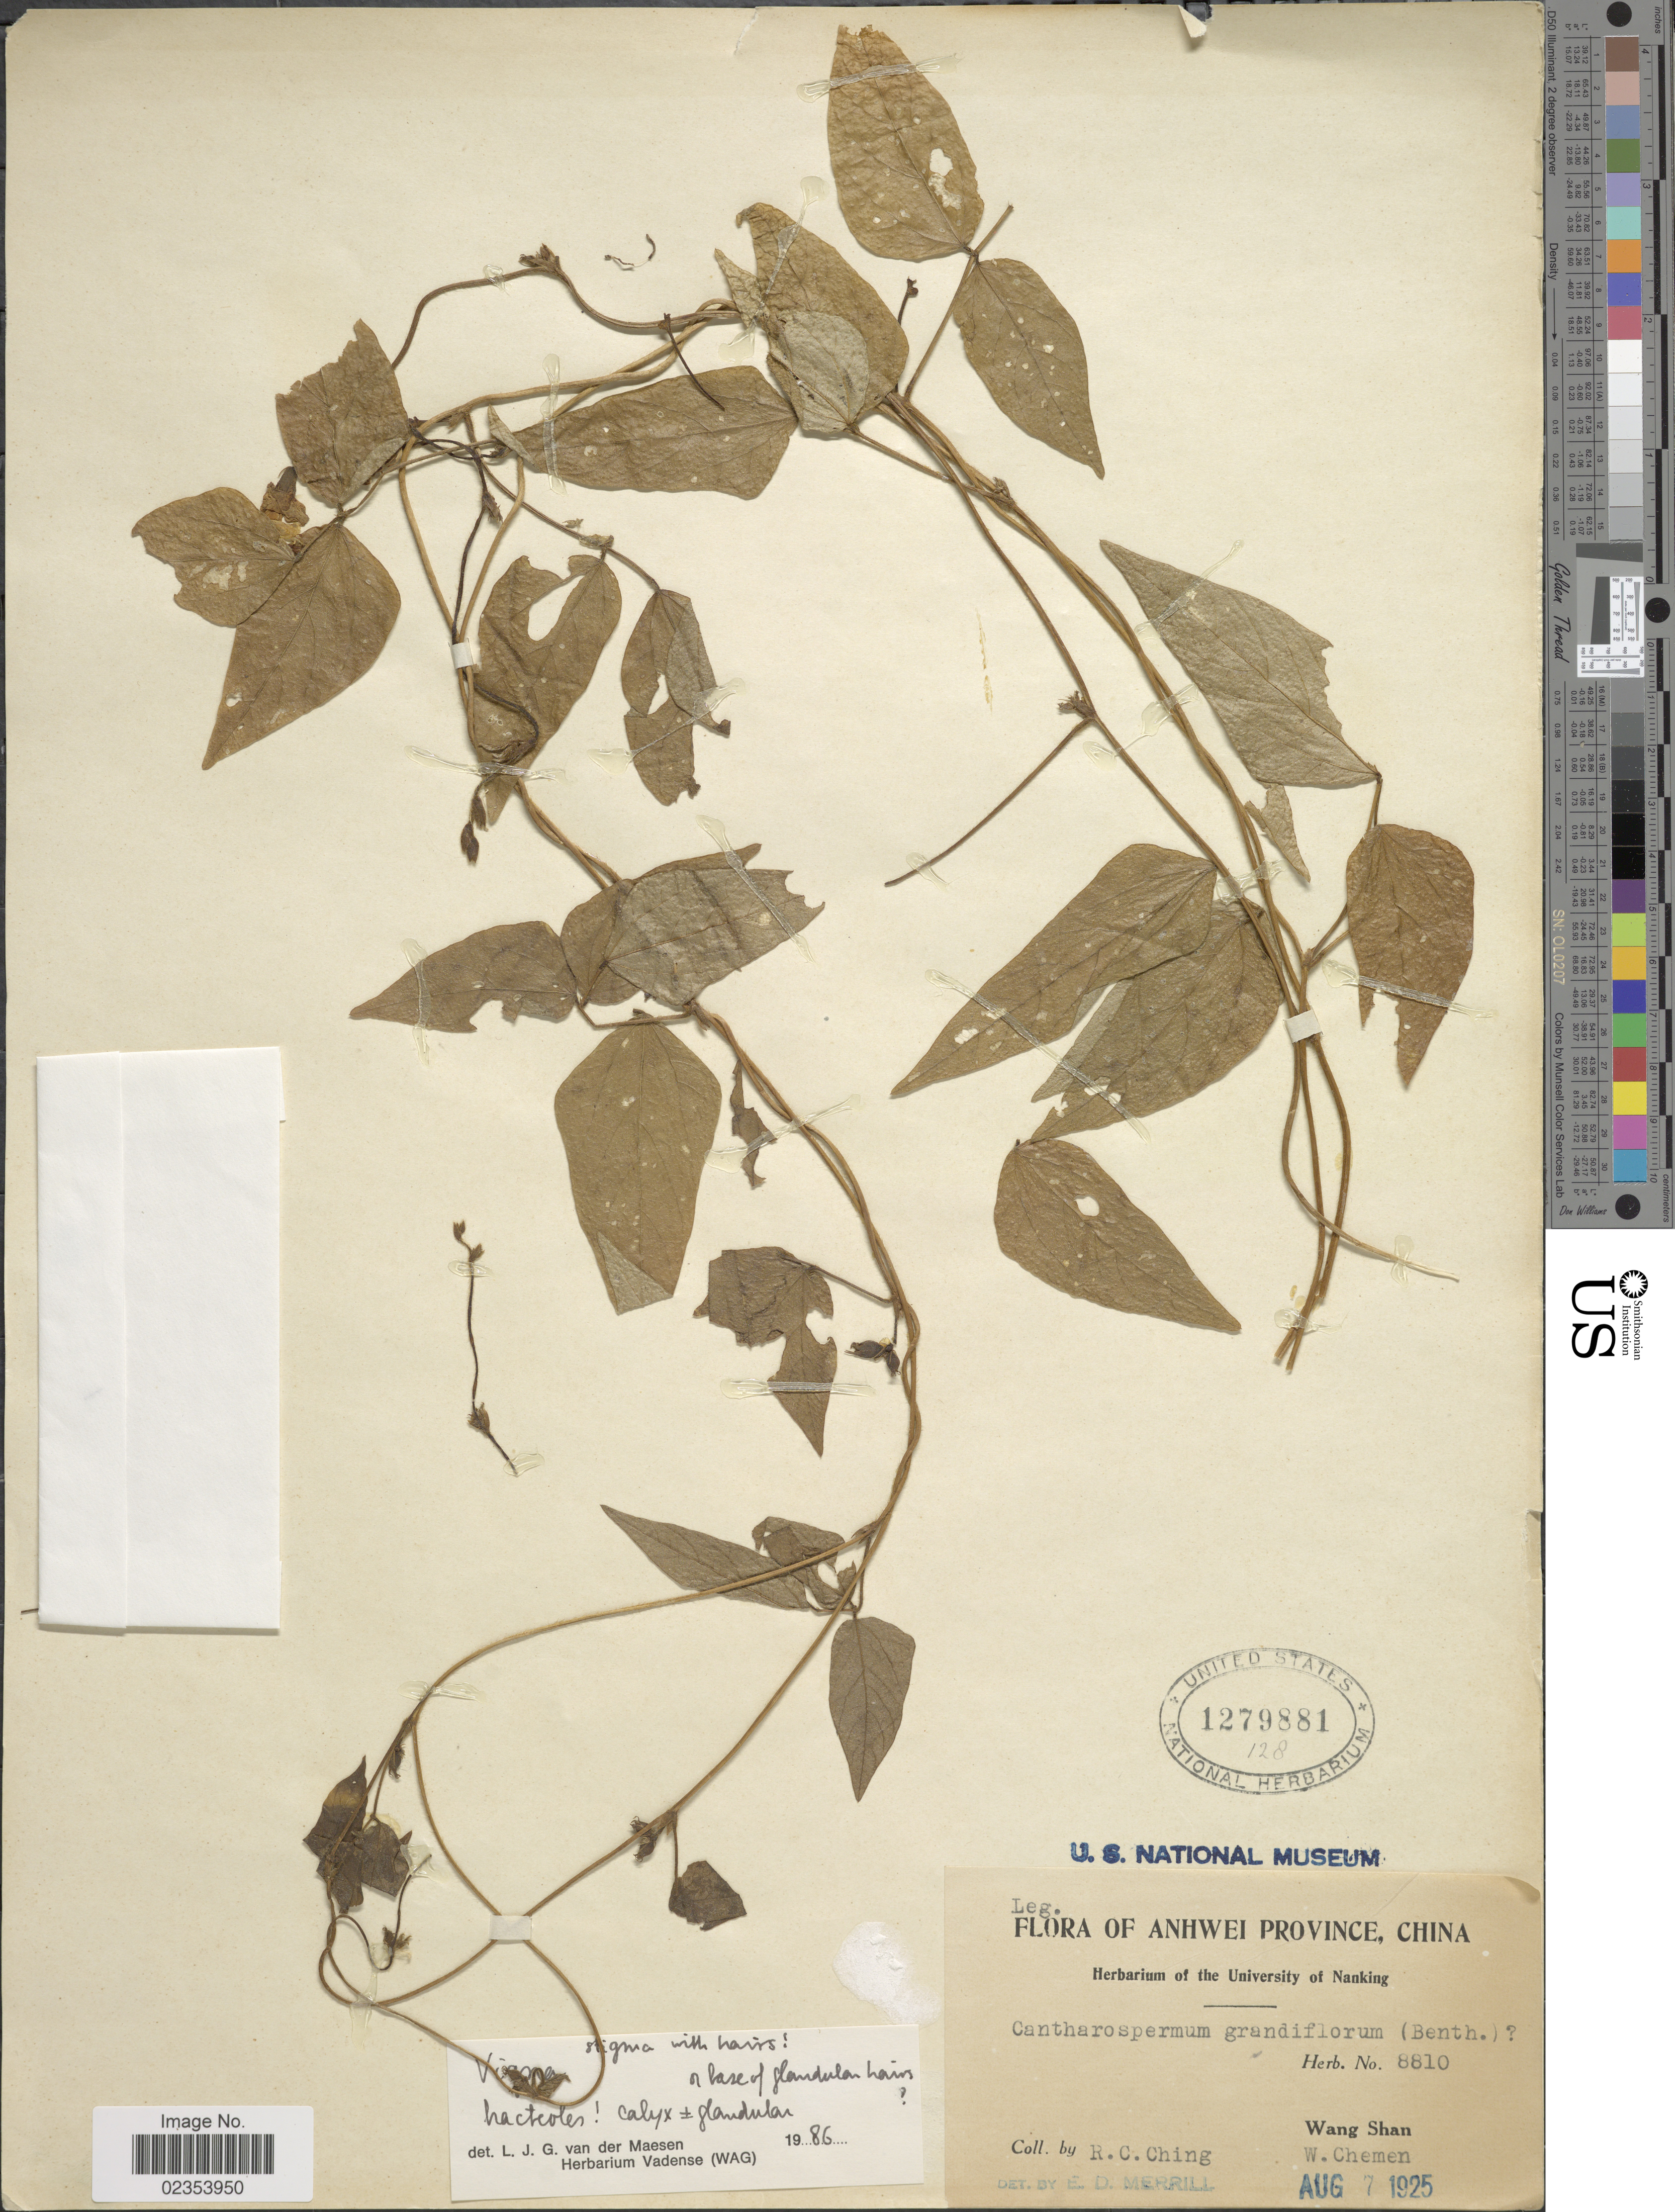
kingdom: Plantae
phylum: Tracheophyta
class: Magnoliopsida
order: Fabales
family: Fabaceae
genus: Vigna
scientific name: Vigna sp.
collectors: R. C. Ching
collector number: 8810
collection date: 1925-08-07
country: China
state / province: Anhui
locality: Anhwei Province, China. Wang Shan. W. Chemen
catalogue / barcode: US 1279881